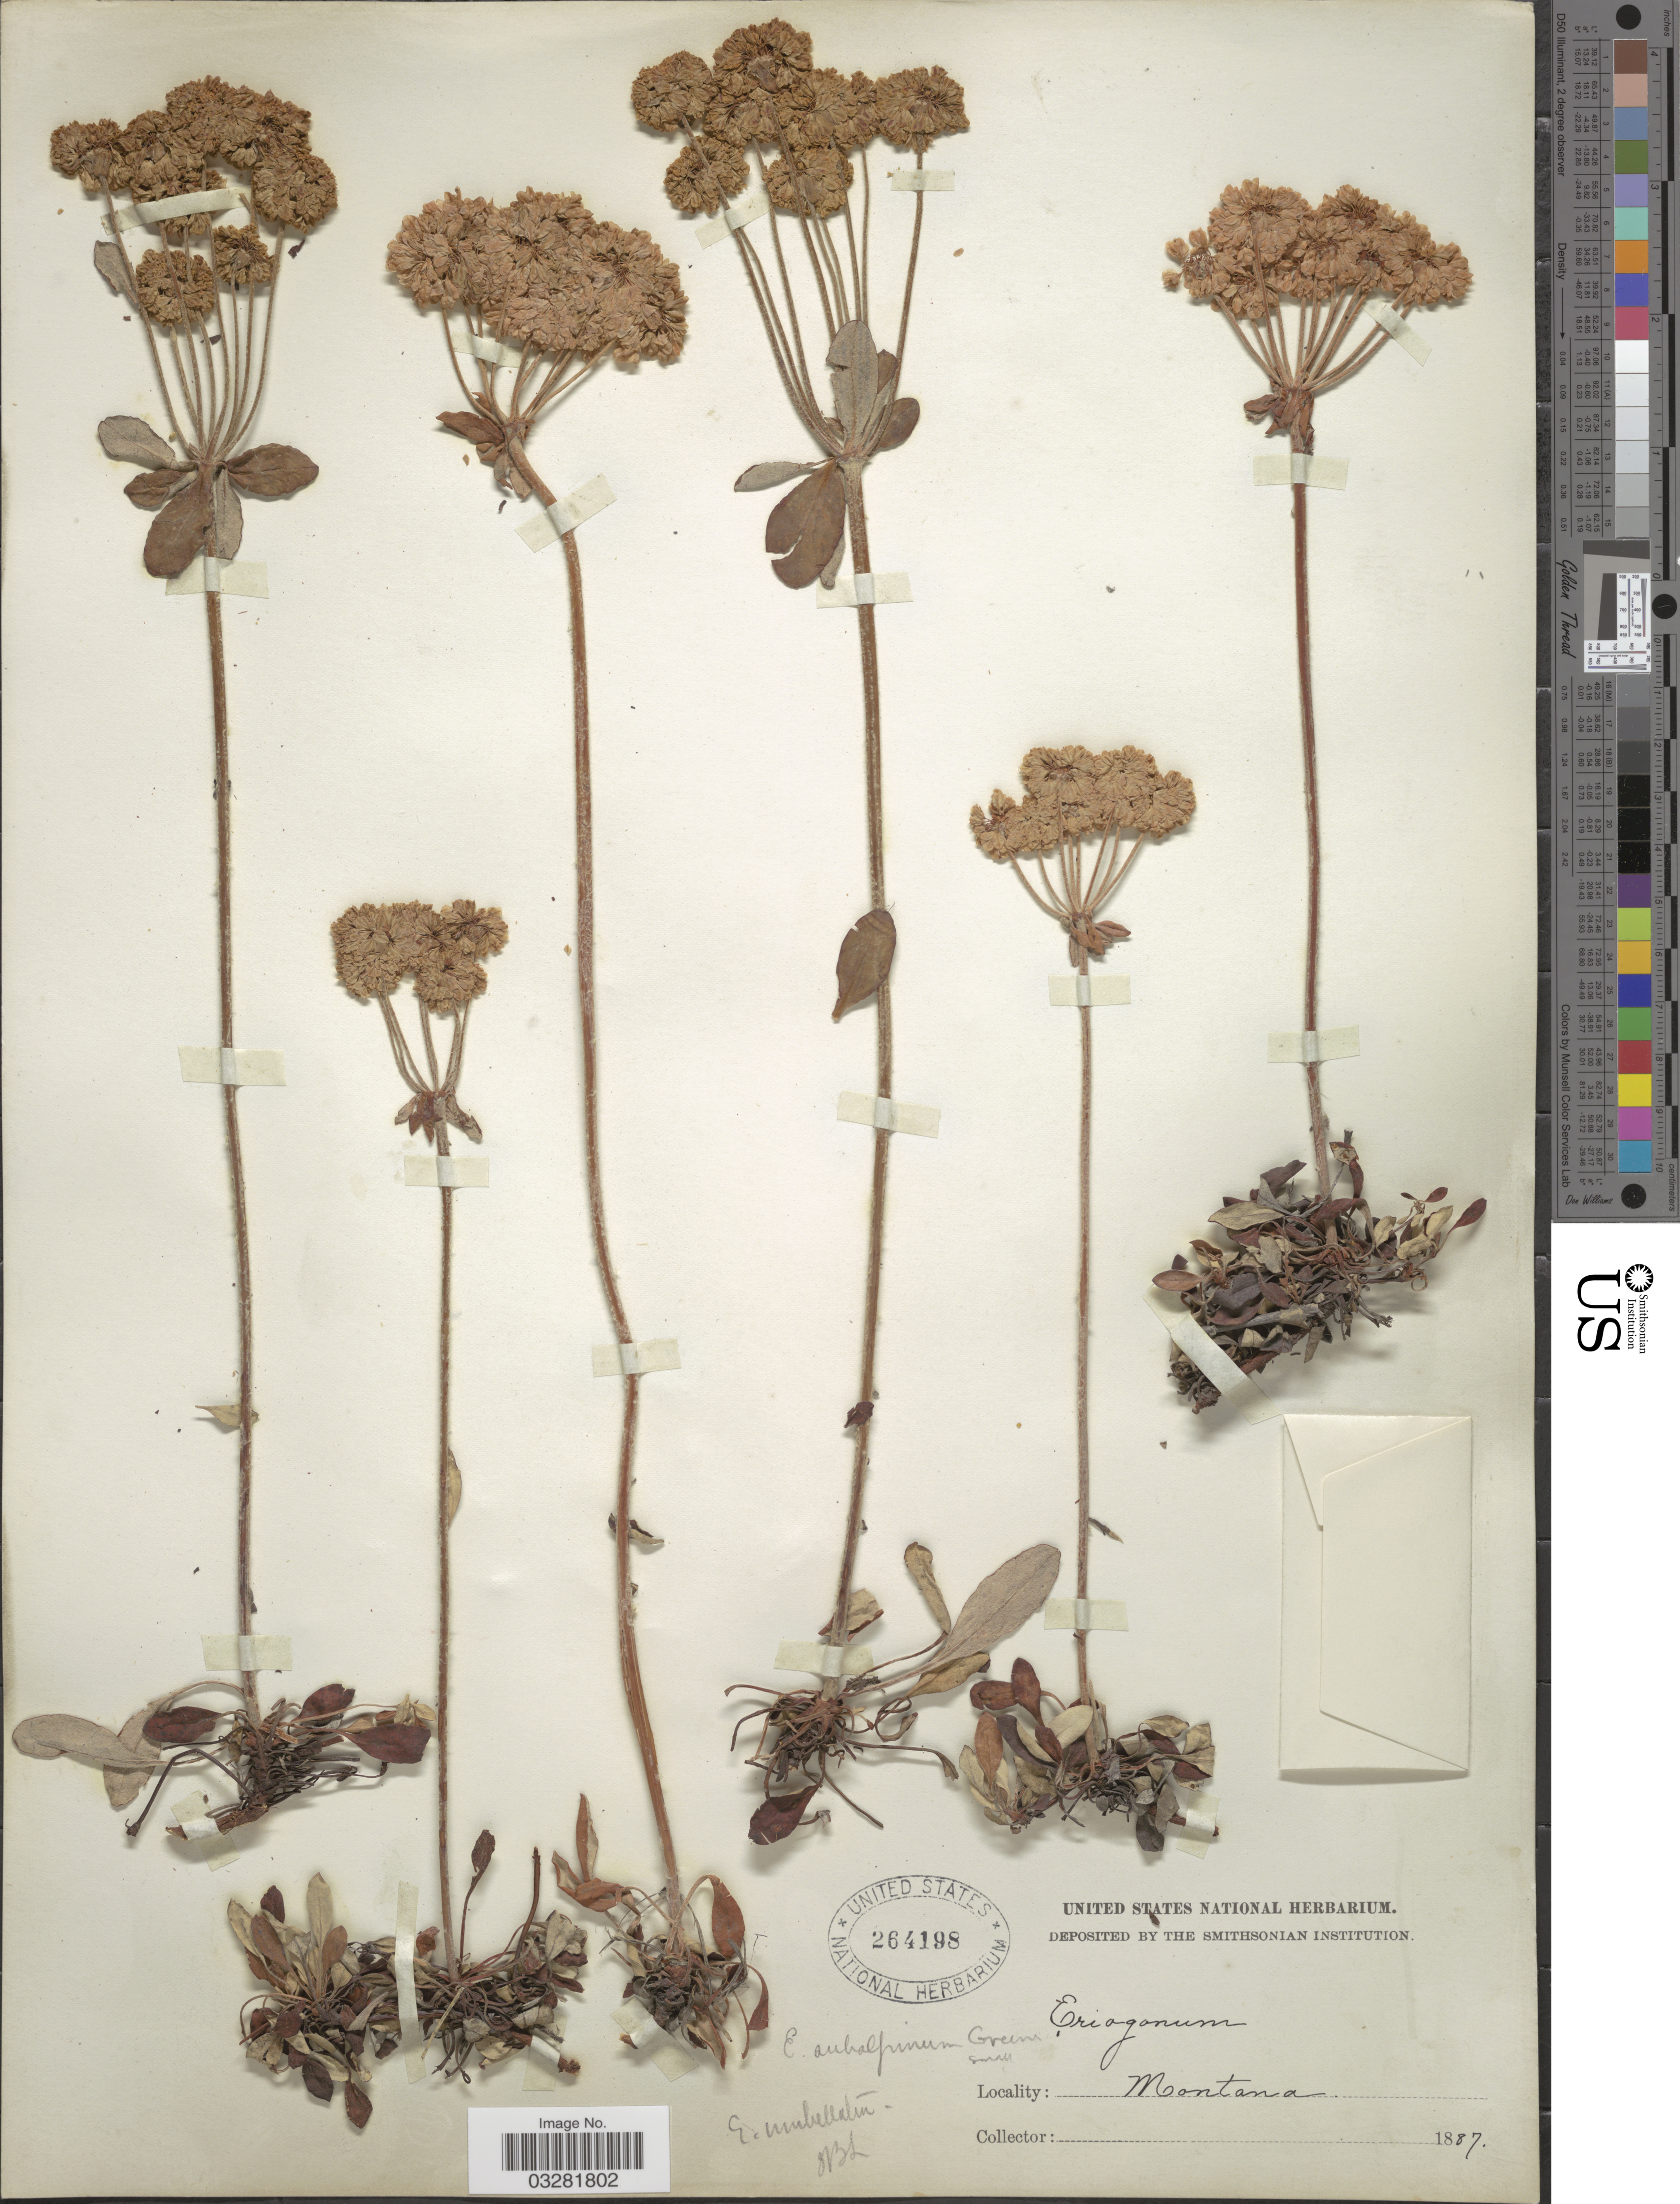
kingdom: Plantae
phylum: Tracheophyta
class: Magnoliopsida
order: Caryophyllales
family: Polygonaceae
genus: Eriogonum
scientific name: Eriogonum umbellatum var. subalpinum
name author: M.E. Jones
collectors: ex herb. United States National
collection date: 1887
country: United States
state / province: Montana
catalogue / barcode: US 264198